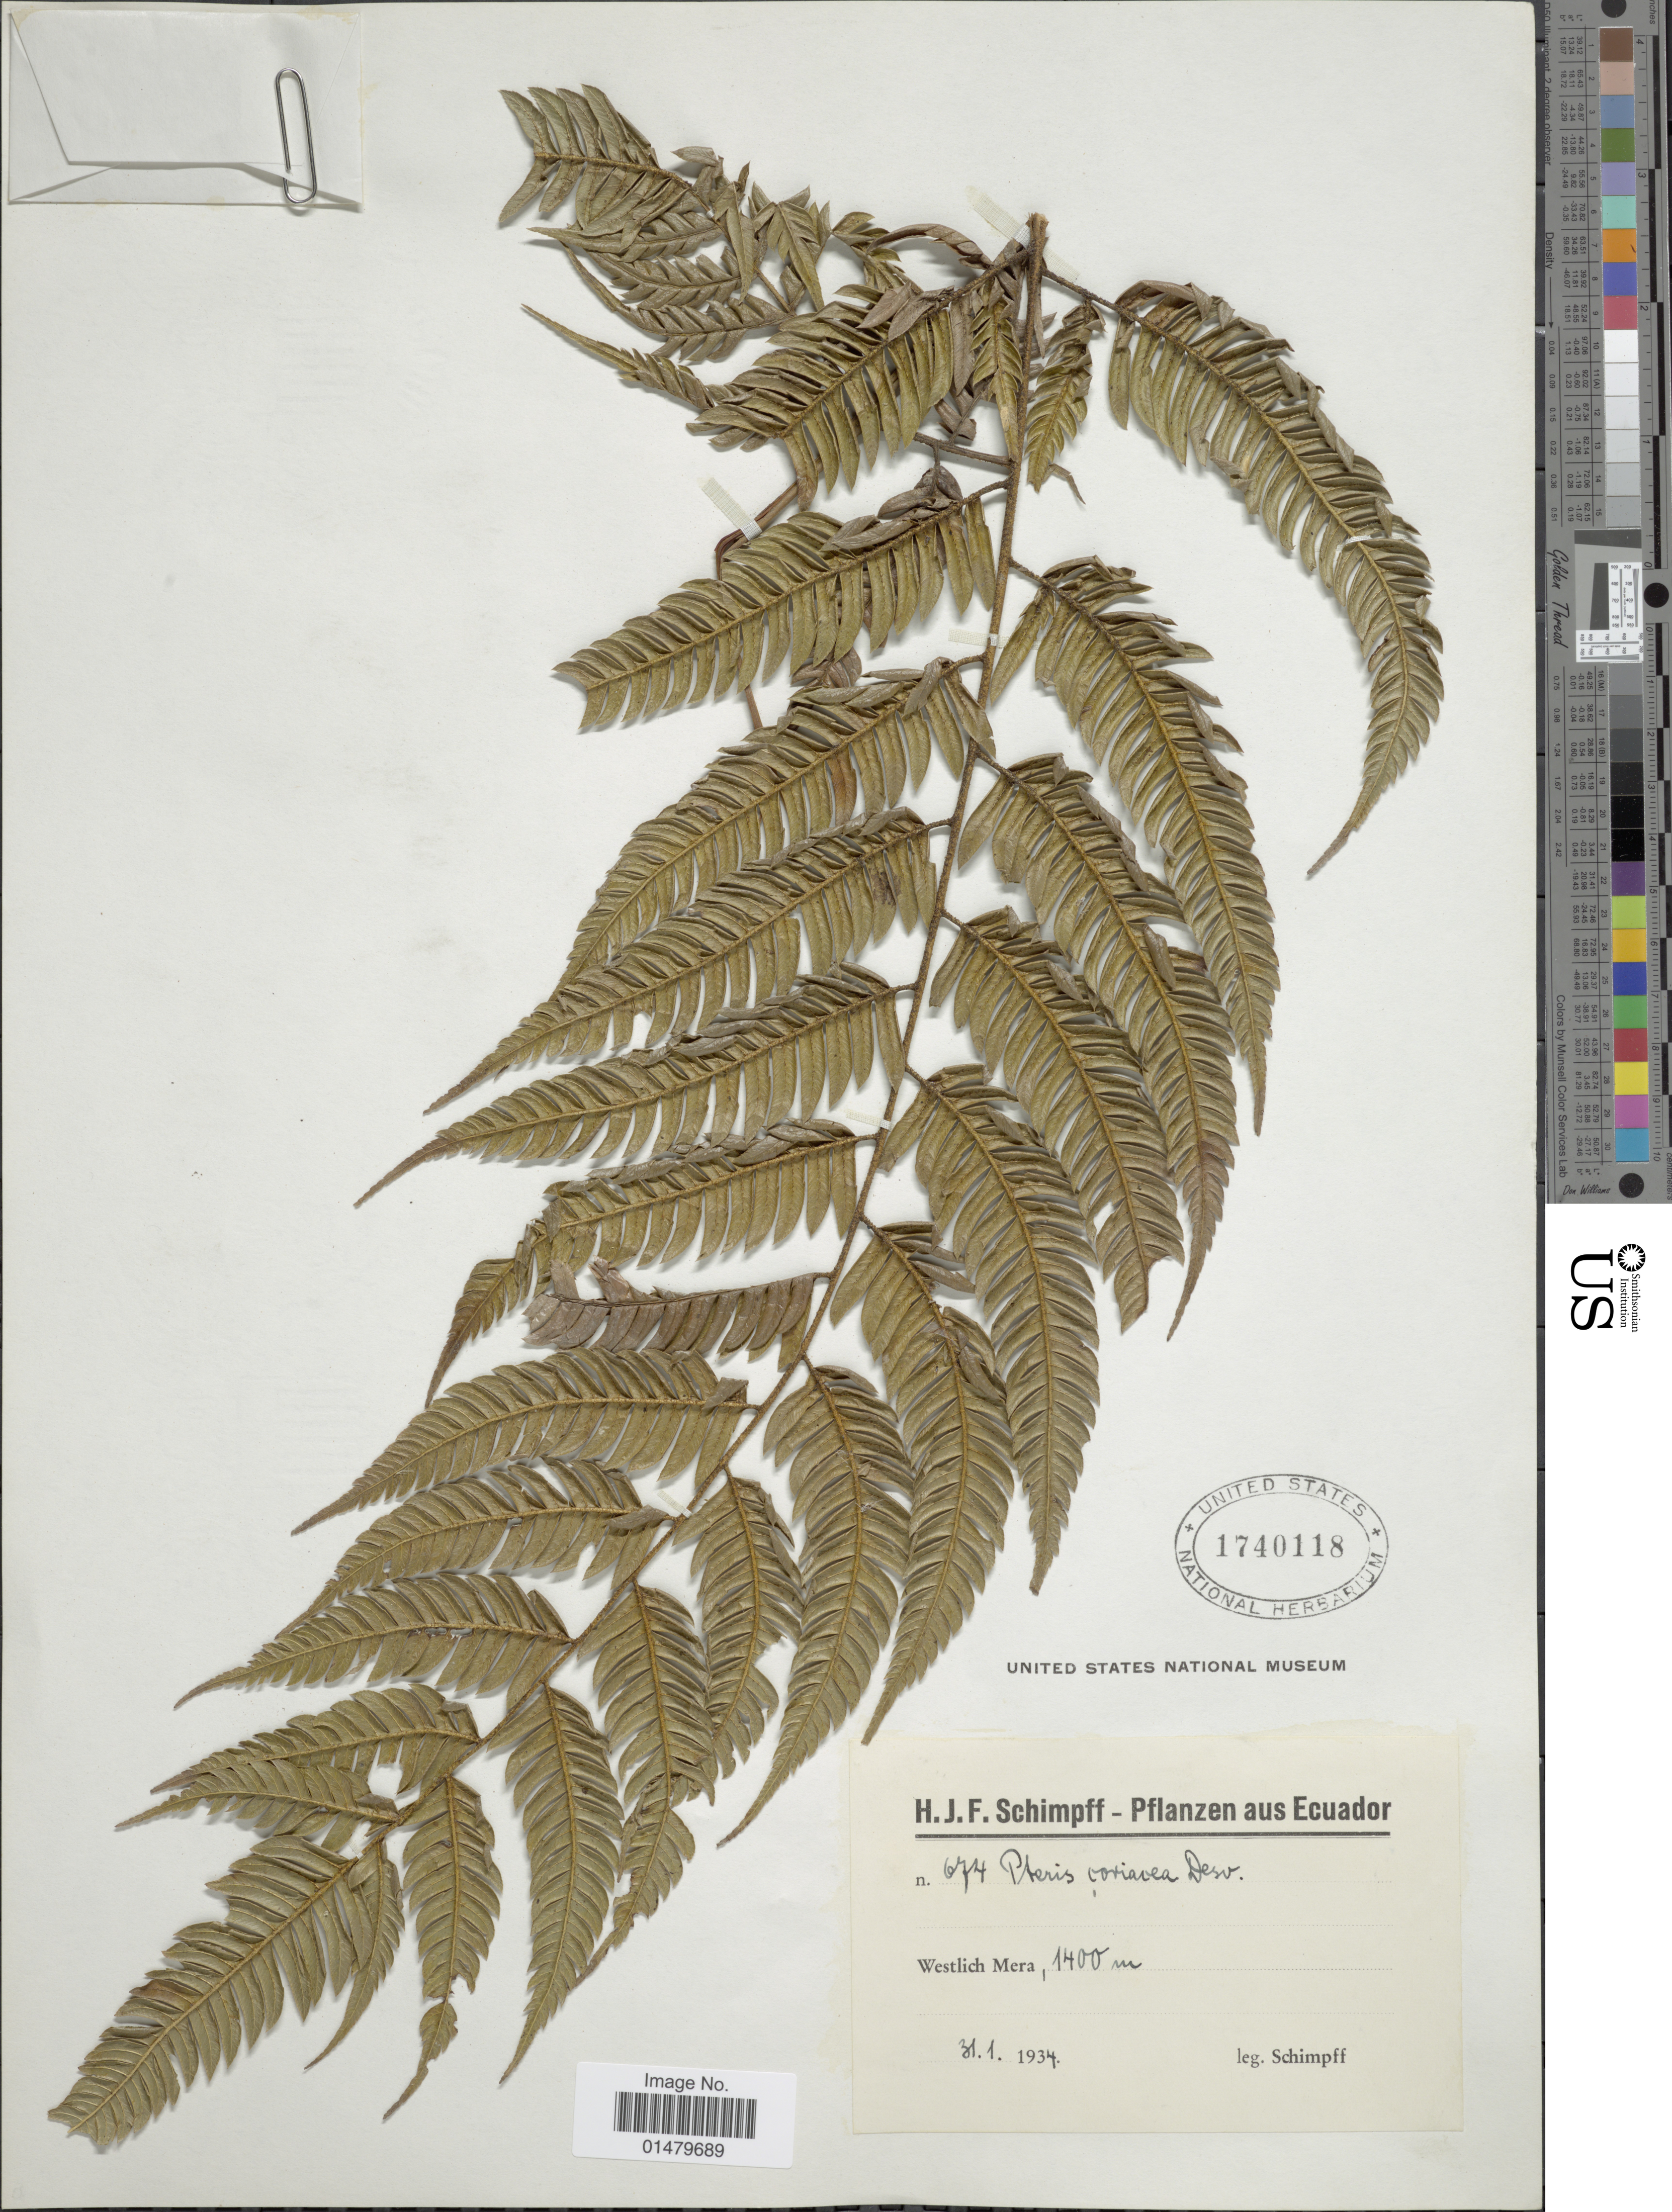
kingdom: Plantae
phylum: Tracheophyta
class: Polypodiopsida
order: Polypodiales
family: Pteridaceae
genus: Pteris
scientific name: Pteris muricata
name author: Rosenst.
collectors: Schimpff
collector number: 674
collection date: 1934-01-31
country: Ecuador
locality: Pflanzen aus Ecuador. Westlich Mera.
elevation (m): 1400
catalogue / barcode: US 1740118